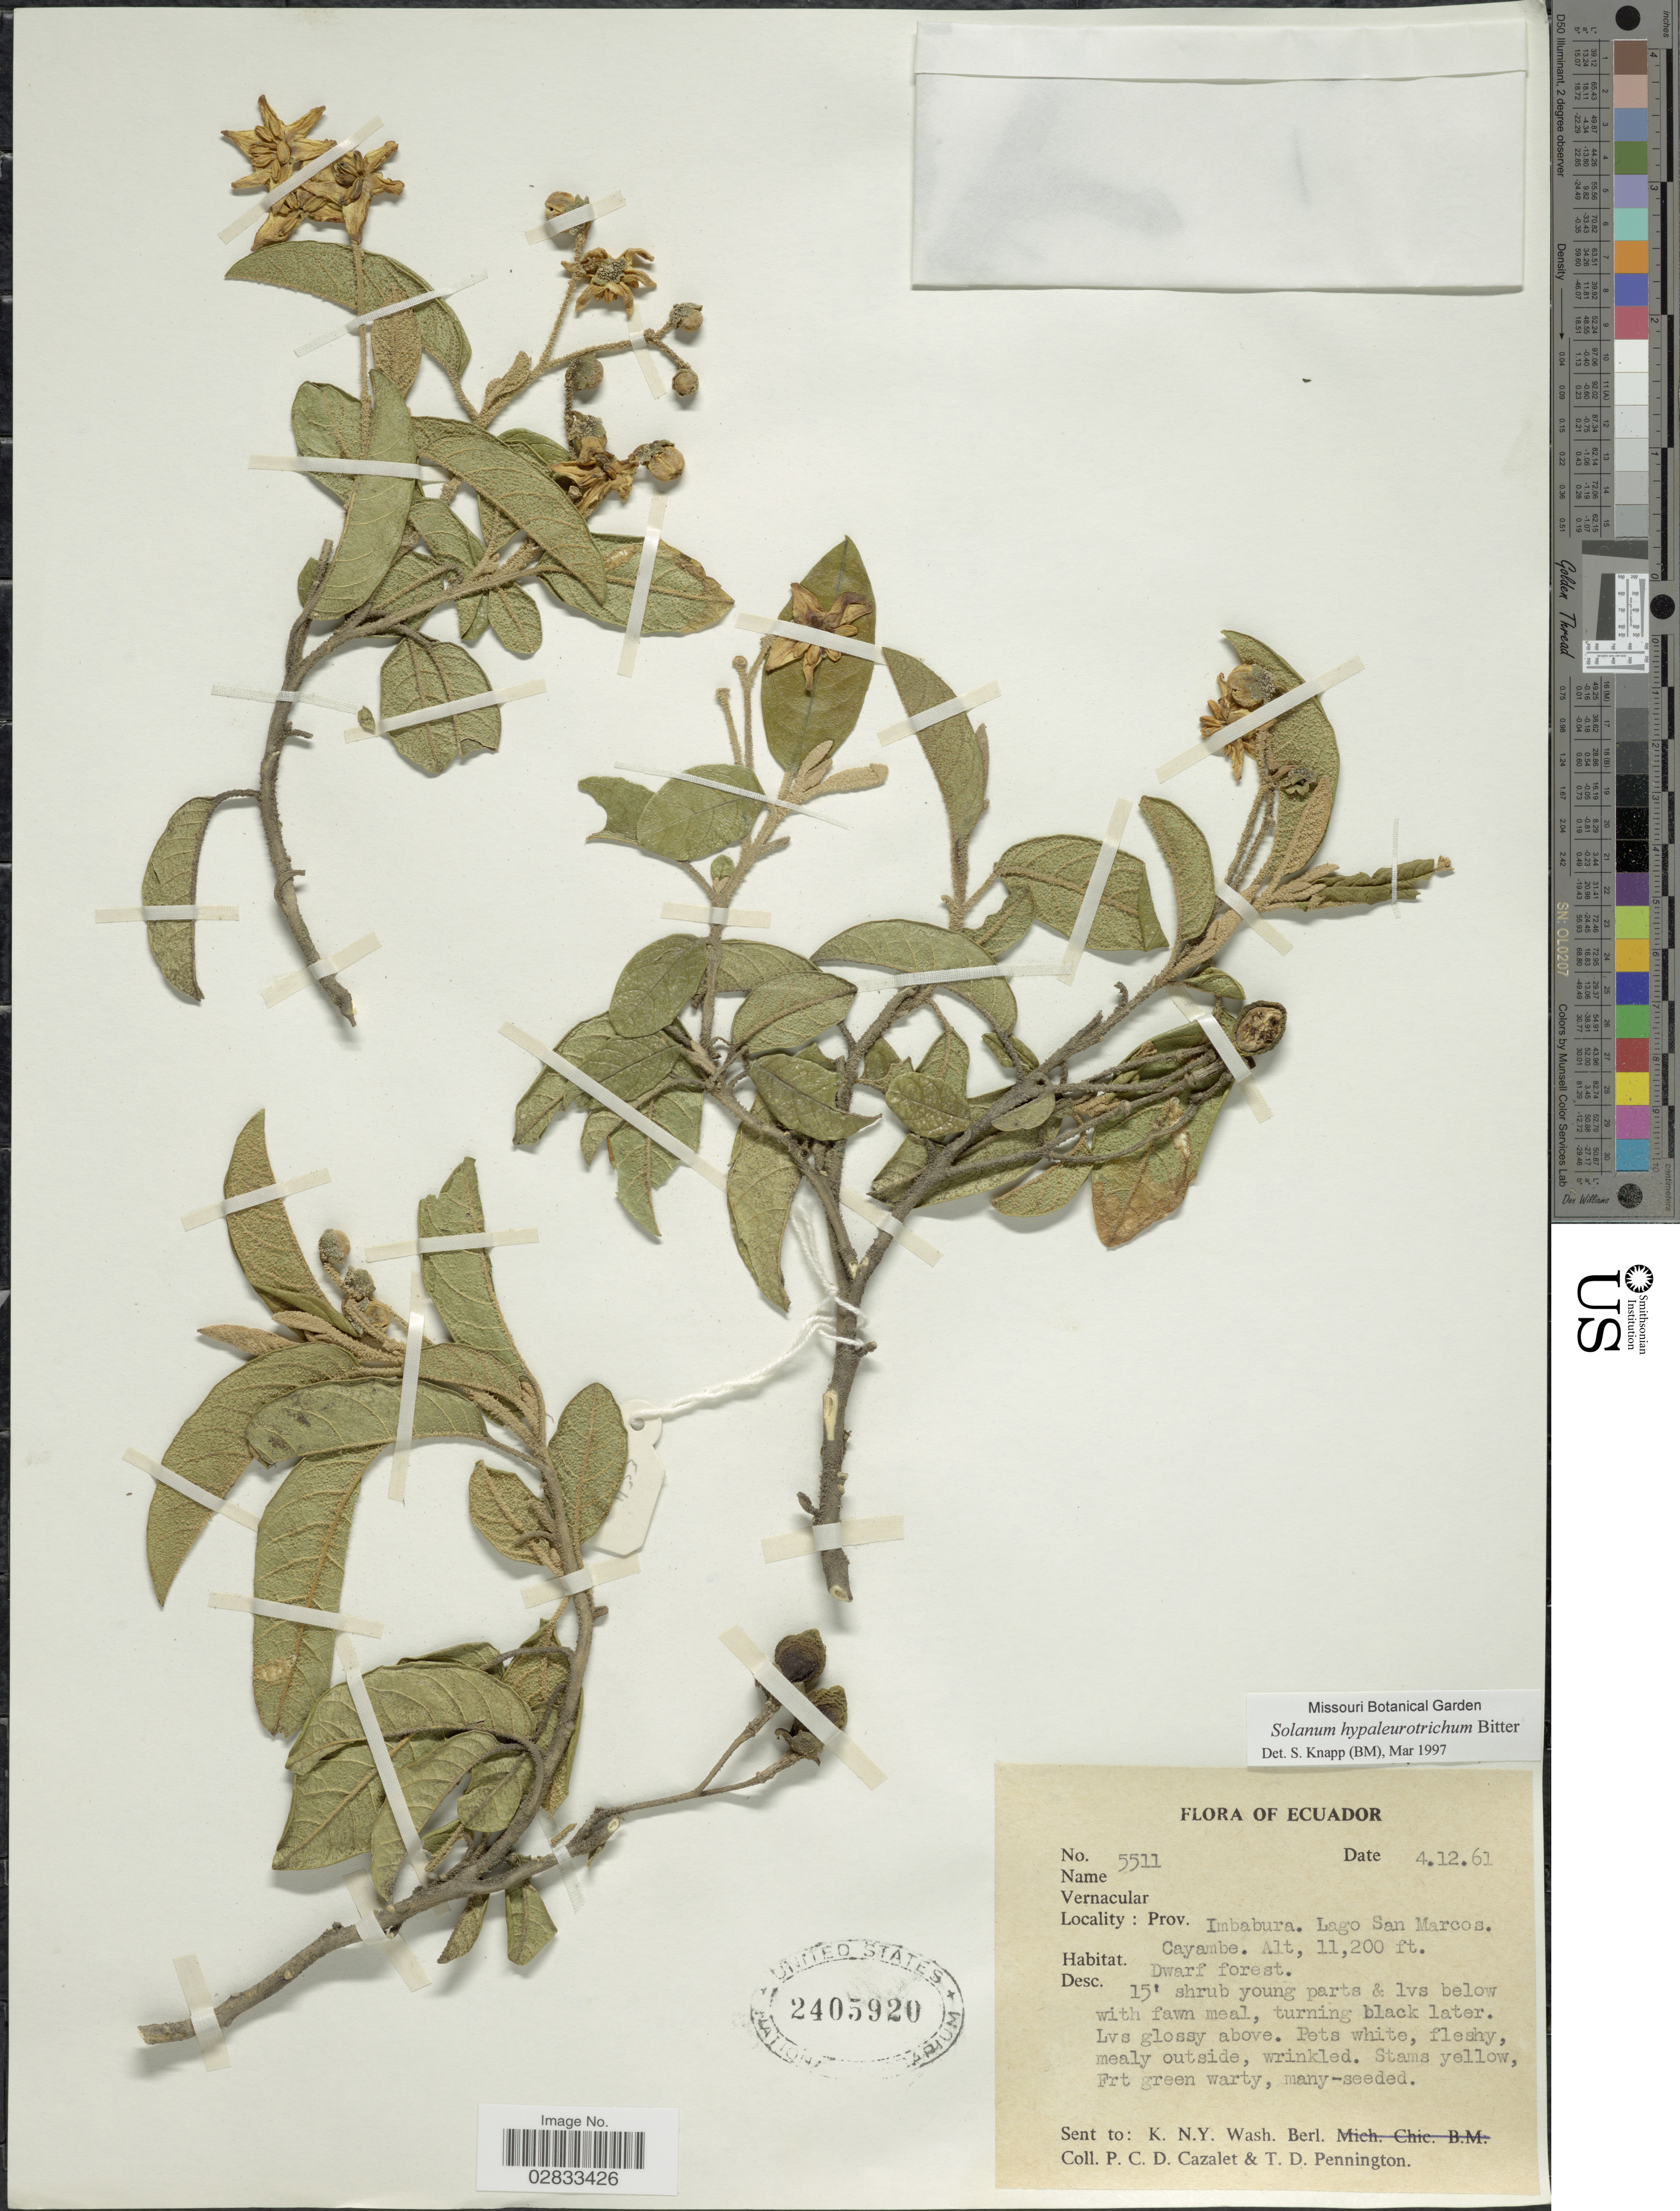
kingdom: Plantae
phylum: Tracheophyta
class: Magnoliopsida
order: Solanales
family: Solanaceae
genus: Solanum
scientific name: Solanum hypaleurotrichum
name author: Bitter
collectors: P. C. D. Cazalet & T. D. Pennington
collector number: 5511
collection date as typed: Transcribed d/m/y: 4/12/61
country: Ecuador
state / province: Imbabura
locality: Prov. Imbabura. Lago San Marcos. Cayambe.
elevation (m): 3414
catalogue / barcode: US 2405920